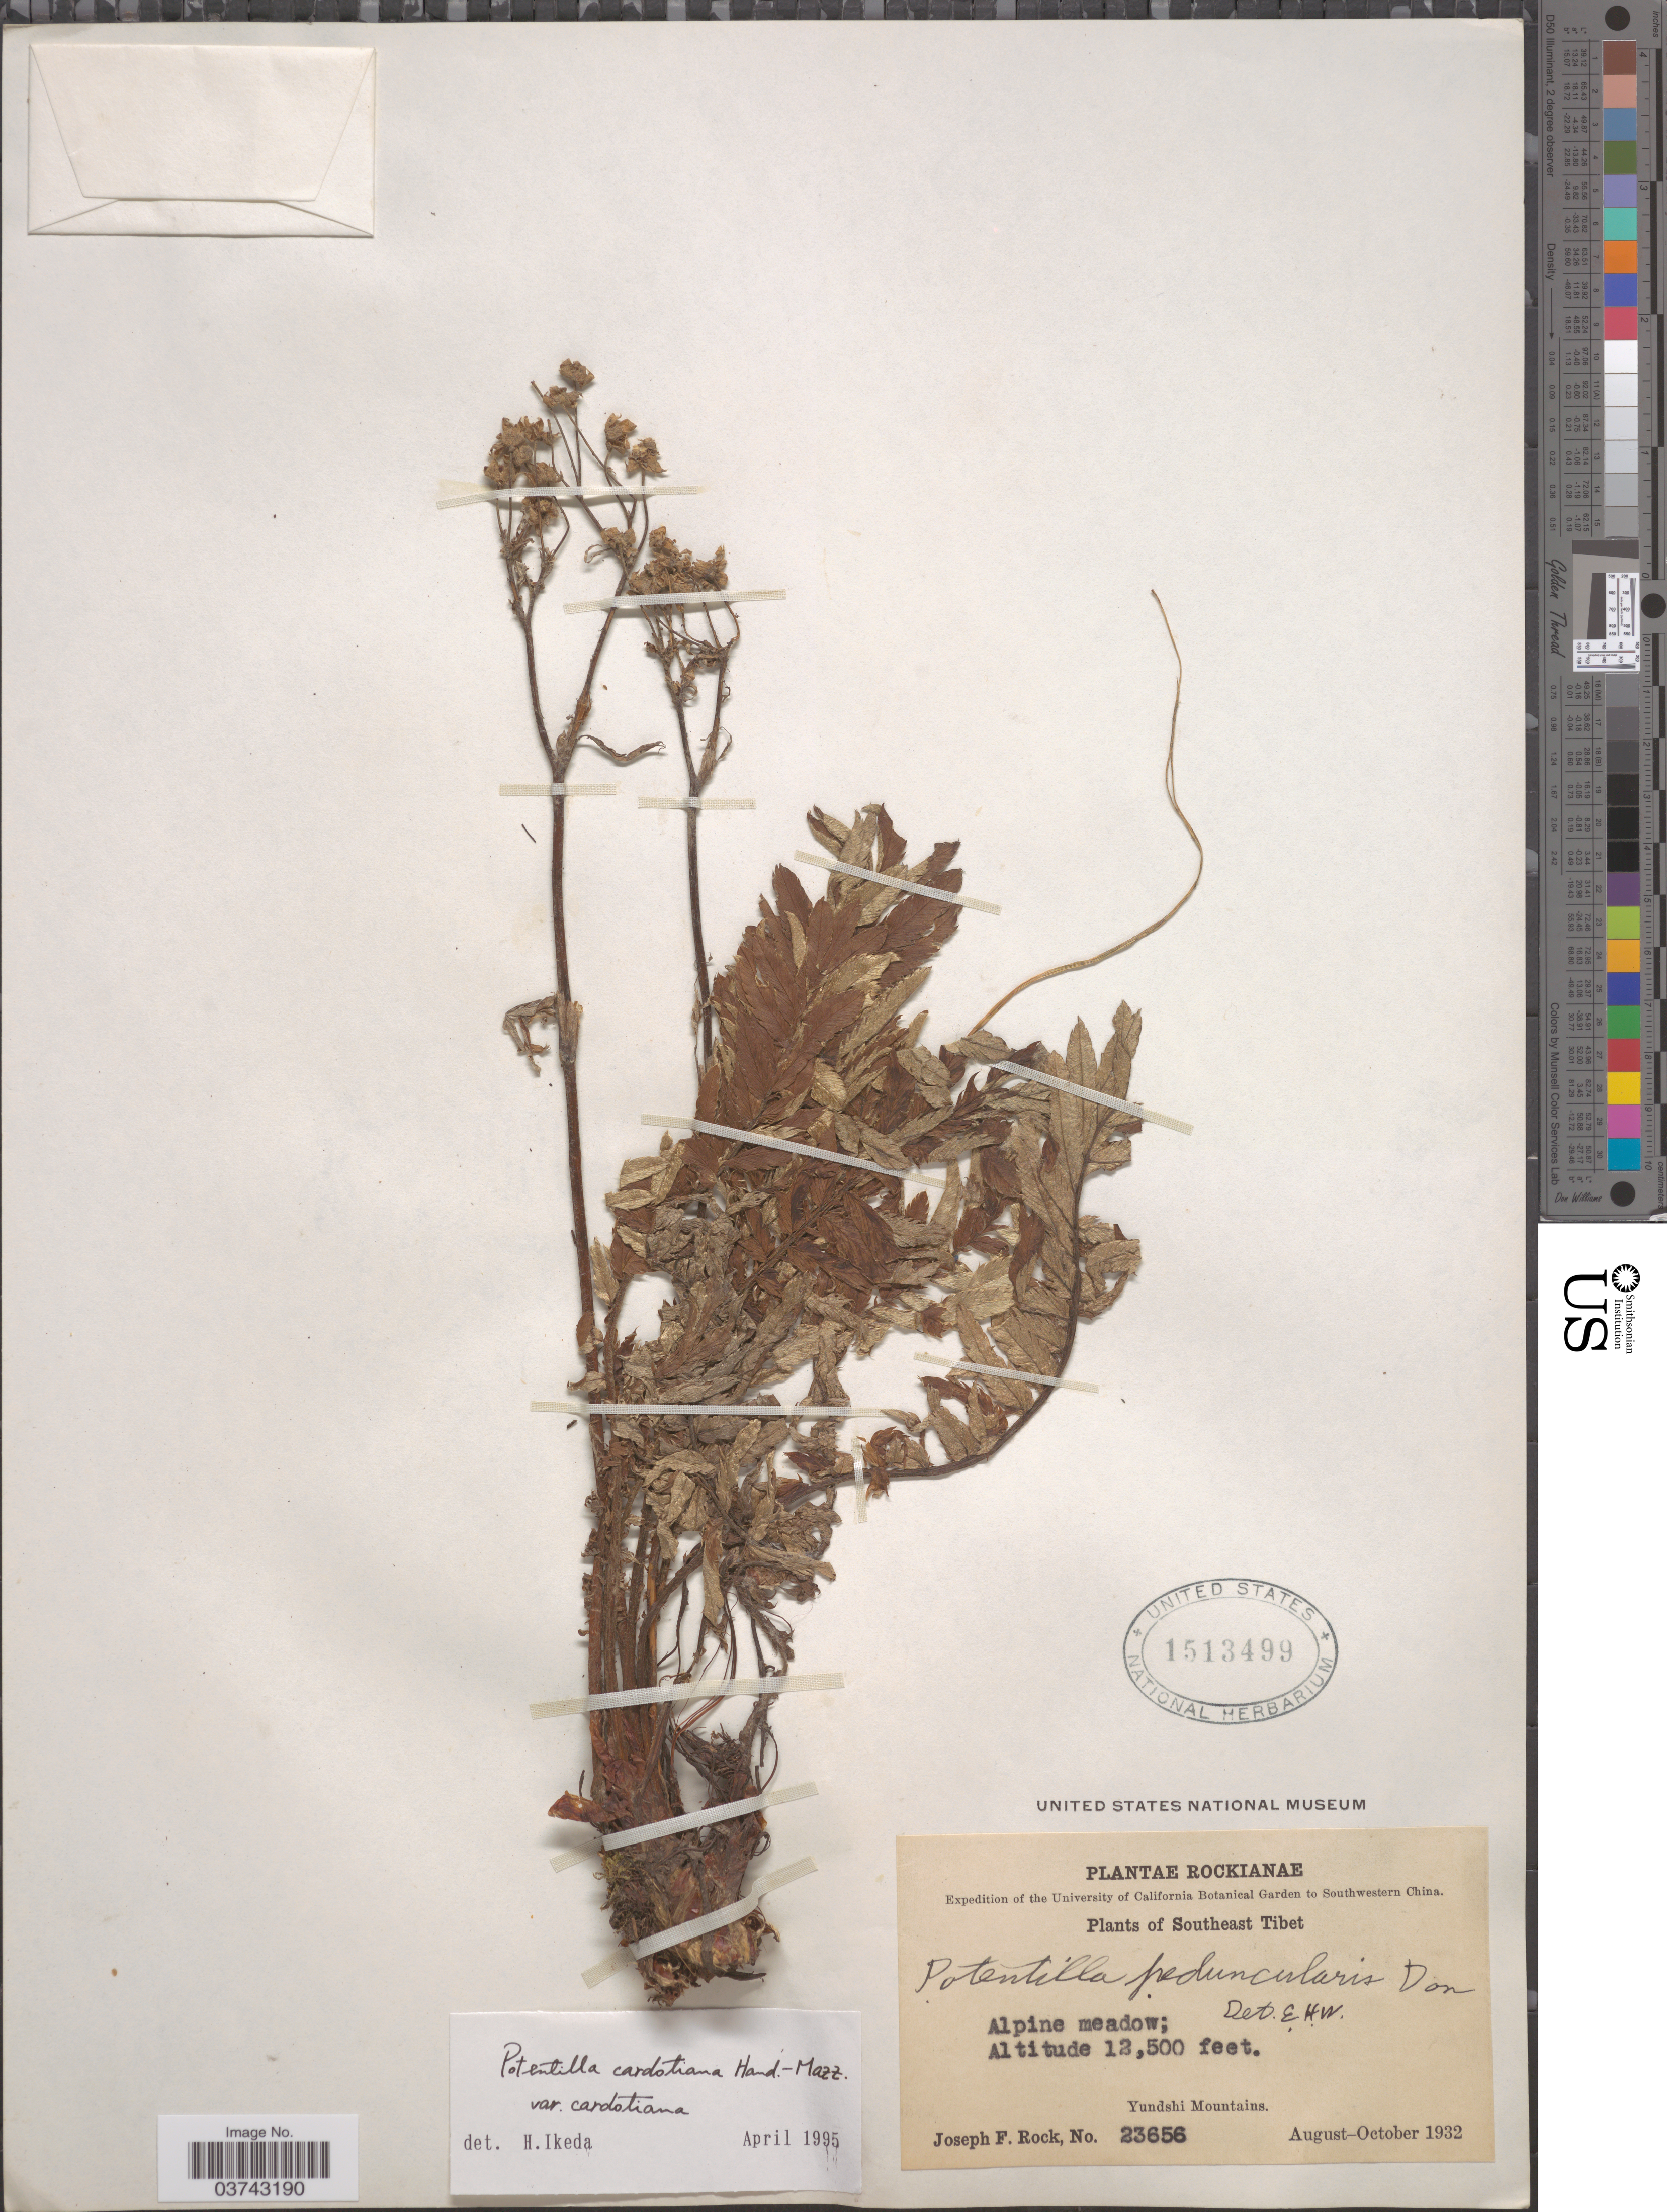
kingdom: Plantae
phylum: Tracheophyta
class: Magnoliopsida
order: Rosales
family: Rosaceae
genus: Potentilla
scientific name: Potentilla cardotiana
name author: Hand.-Mazz.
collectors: J. F. Rock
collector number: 23656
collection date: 1932-08/1932-10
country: China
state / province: Xizang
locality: Southwestern China. Southeast Tibet. Alpine meadow. Yundshi Mountains.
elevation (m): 3810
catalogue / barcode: US 1513499